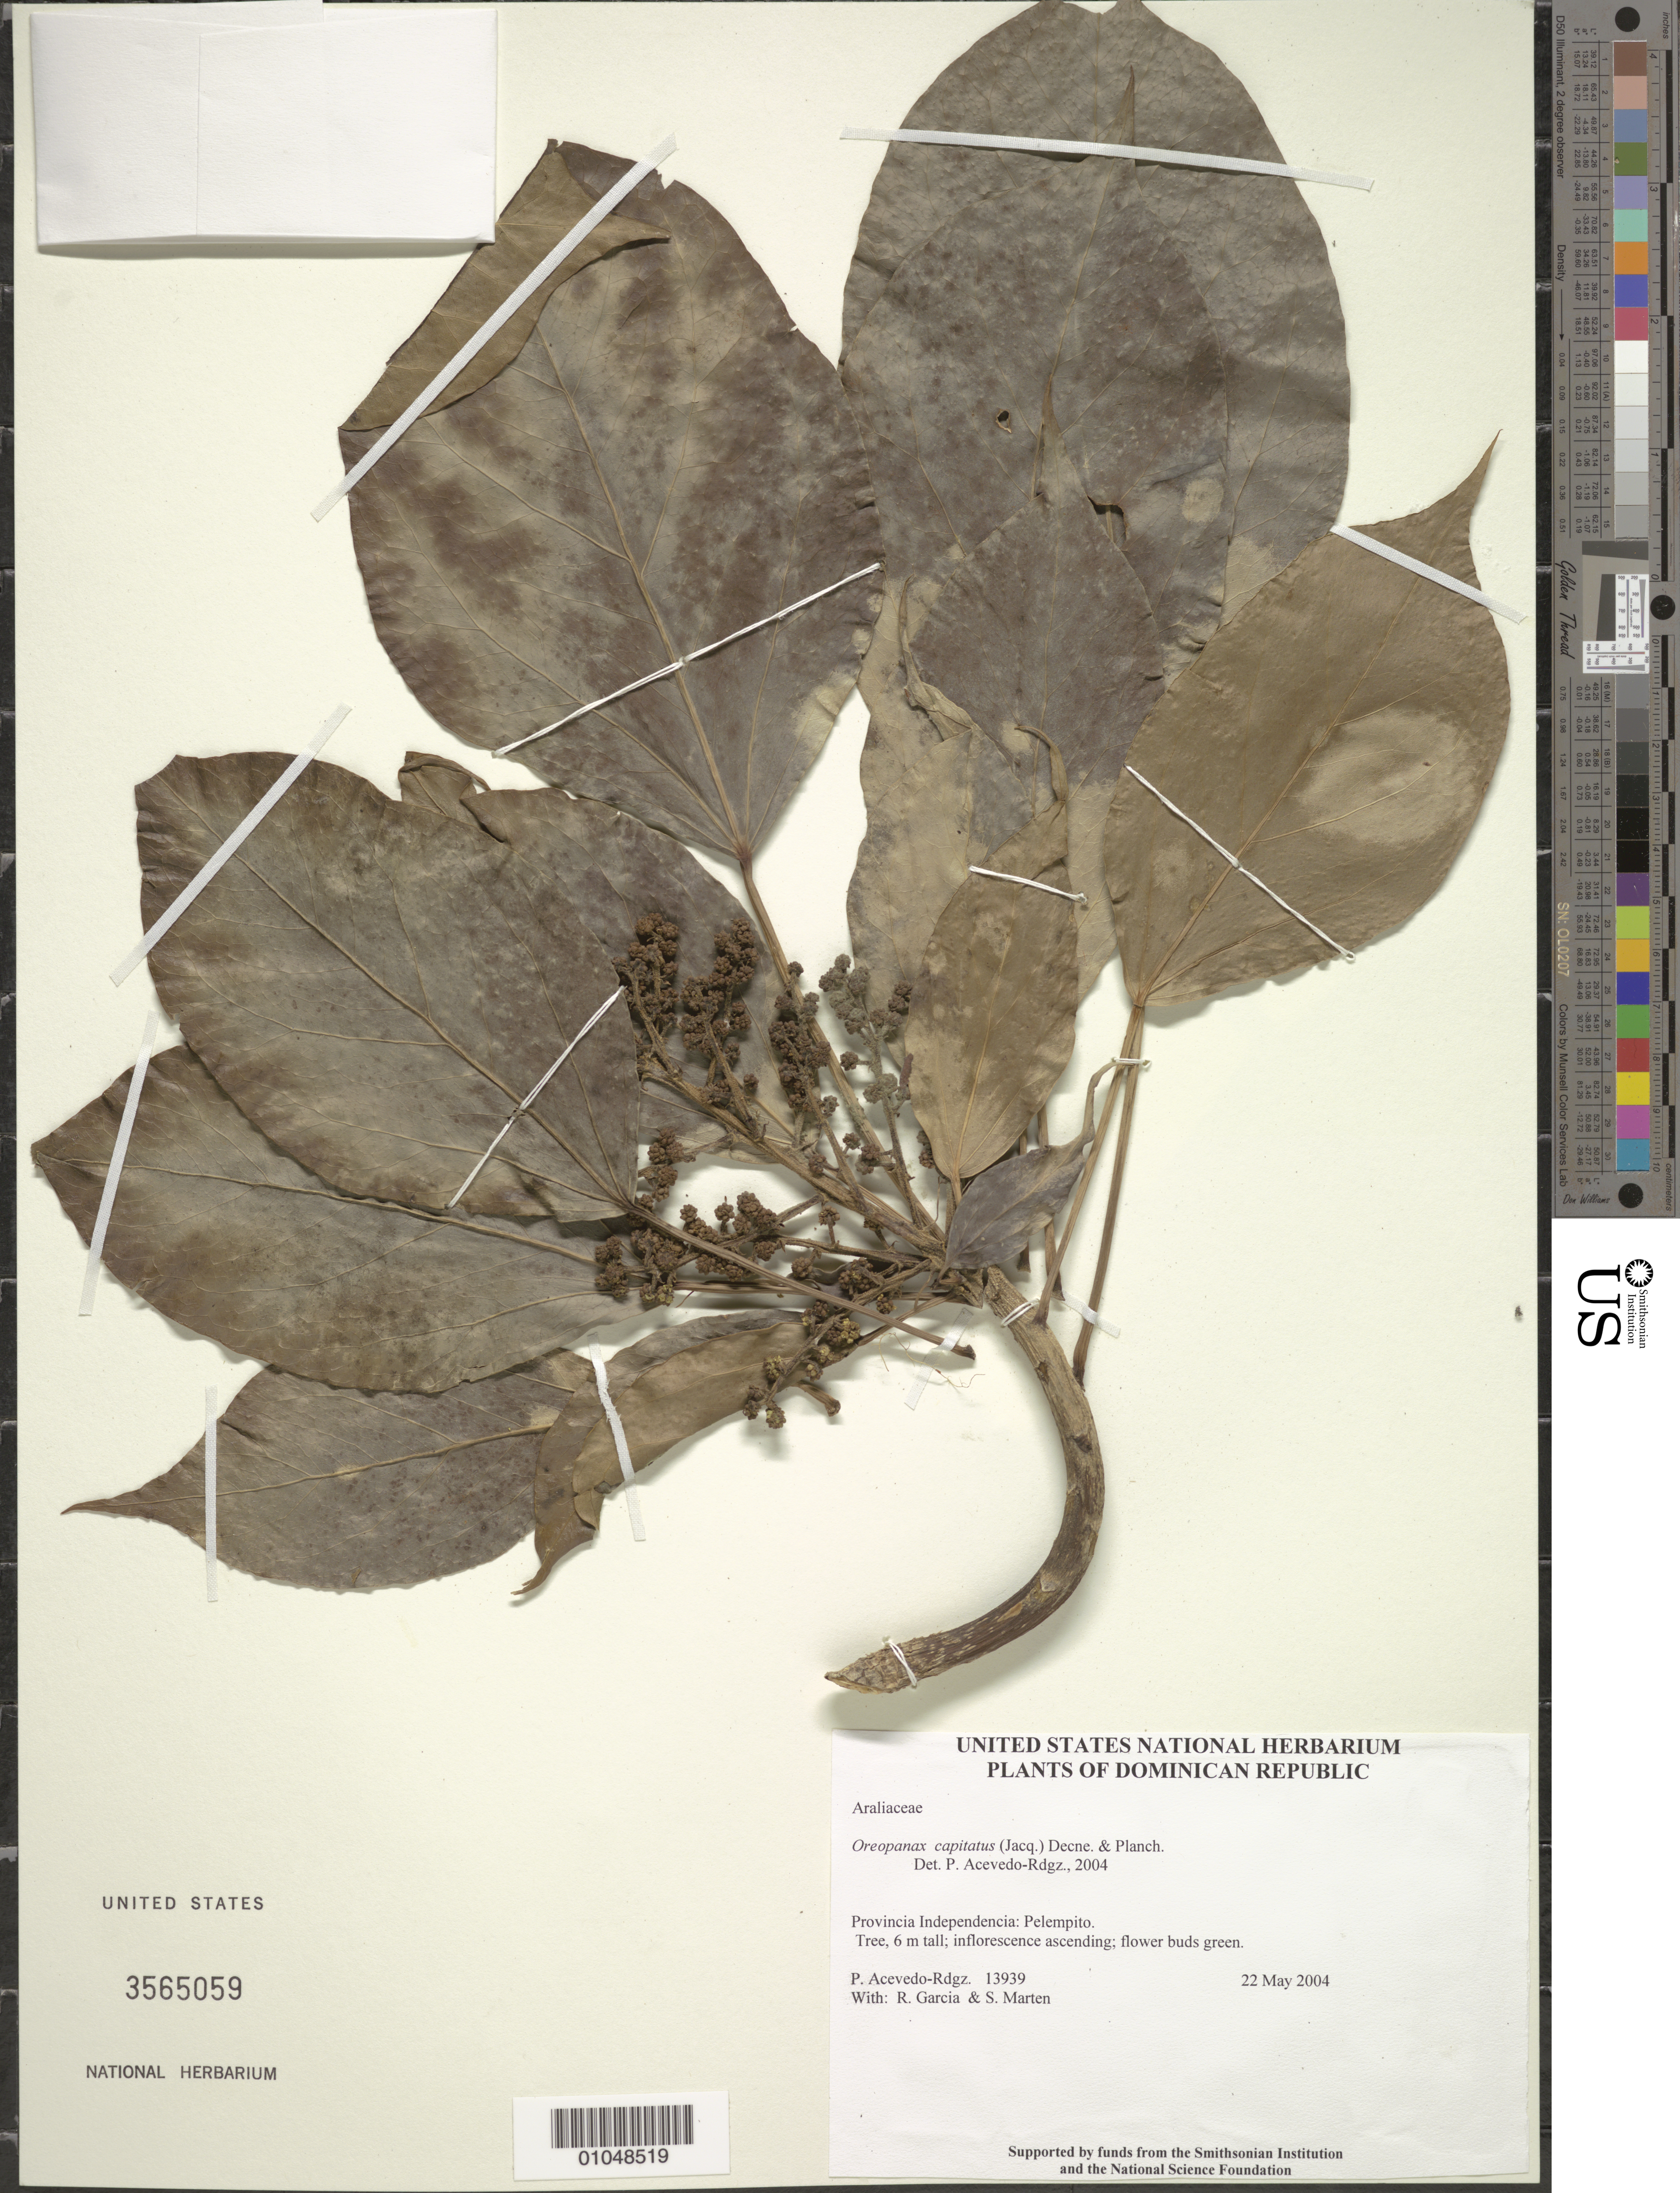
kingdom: Plantae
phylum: Tracheophyta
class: Magnoliopsida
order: Apiales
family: Araliaceae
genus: Oreopanax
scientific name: Oreopanax capitatus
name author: (Jacq.) Decne. & Planch.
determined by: Acevedo-Rodríguez, P., (BOT), Smithsonian Institution - National Museum of Natural History (UNITED STATES)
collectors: P. Acevedo-Rodr., R. G. García & S. Marten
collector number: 13939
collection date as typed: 22 May 2004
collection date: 2004-05-22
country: Dominican Republic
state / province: Independencia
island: Hispaniola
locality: Pelempito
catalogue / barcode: US 3565059